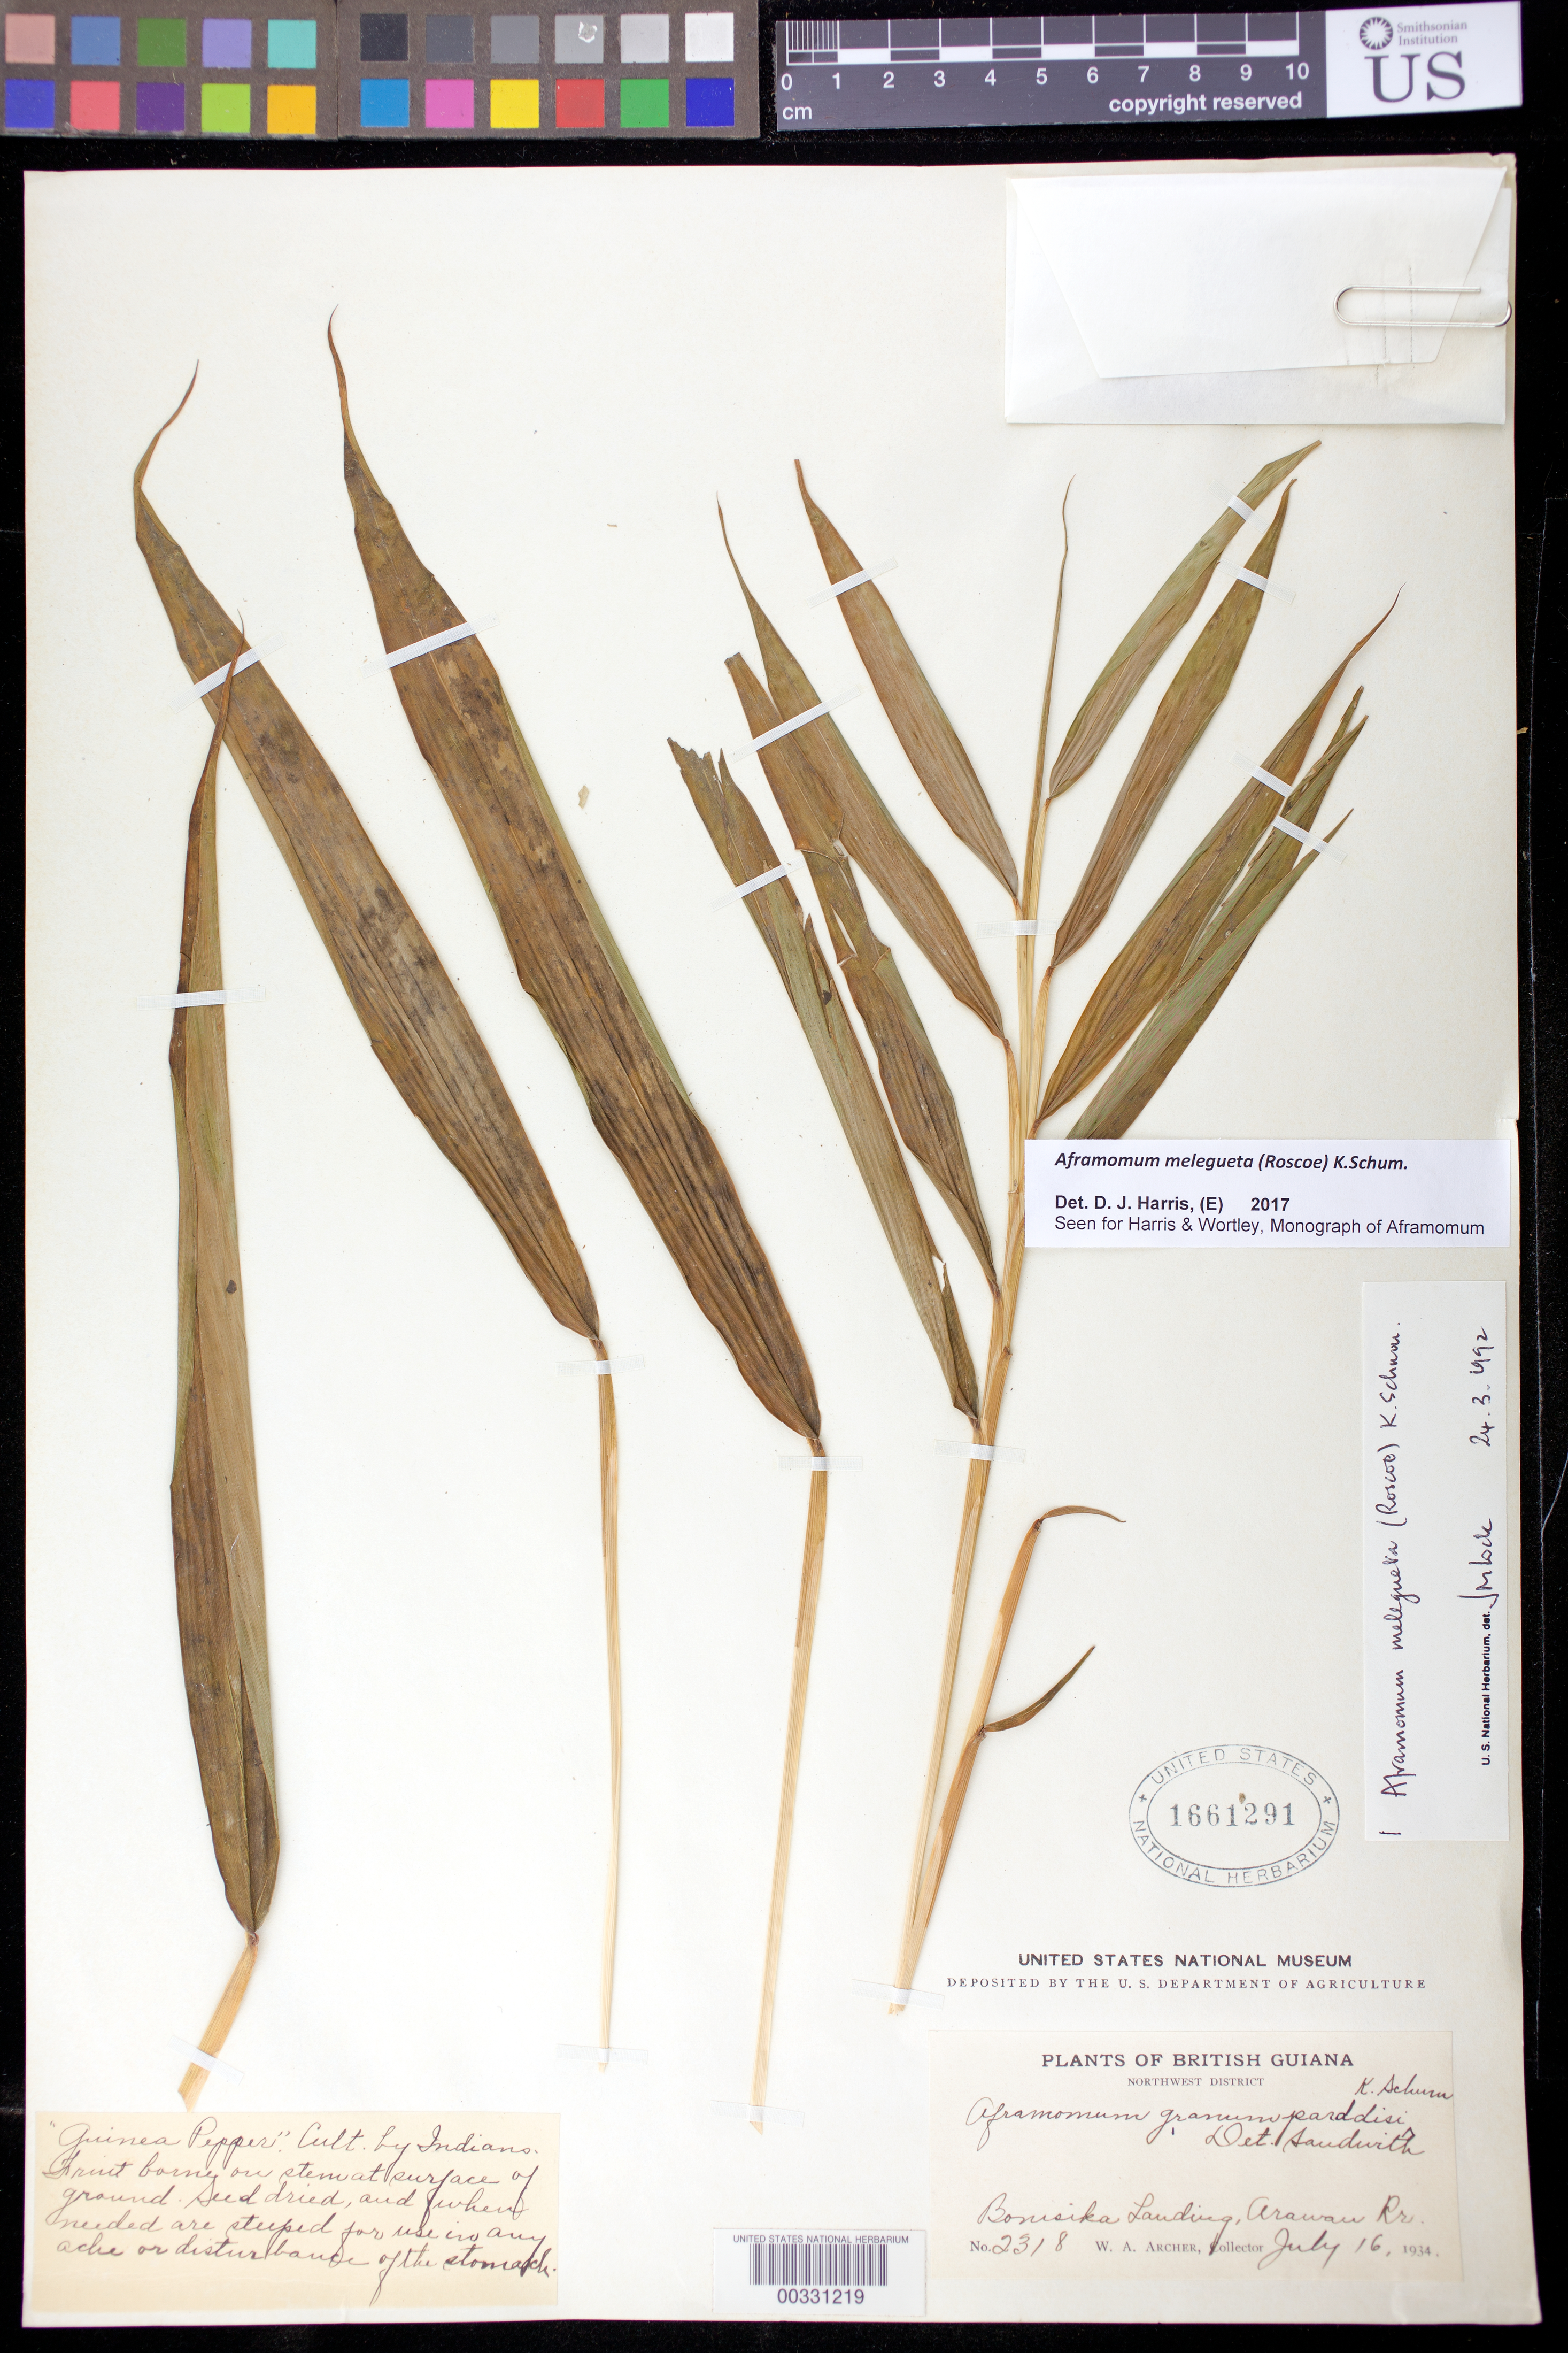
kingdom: Plantae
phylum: Tracheophyta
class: Liliopsida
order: Zingiberales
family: Zingiberaceae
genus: Aframomum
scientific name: Aframomum melegueta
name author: (Roscoe) K. Schum.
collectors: W. A. Archer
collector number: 2318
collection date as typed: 16 Jul 1934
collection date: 1934-07-16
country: Guyana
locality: Northwest dist, bonisika landing, arawau rr.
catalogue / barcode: US 1661291